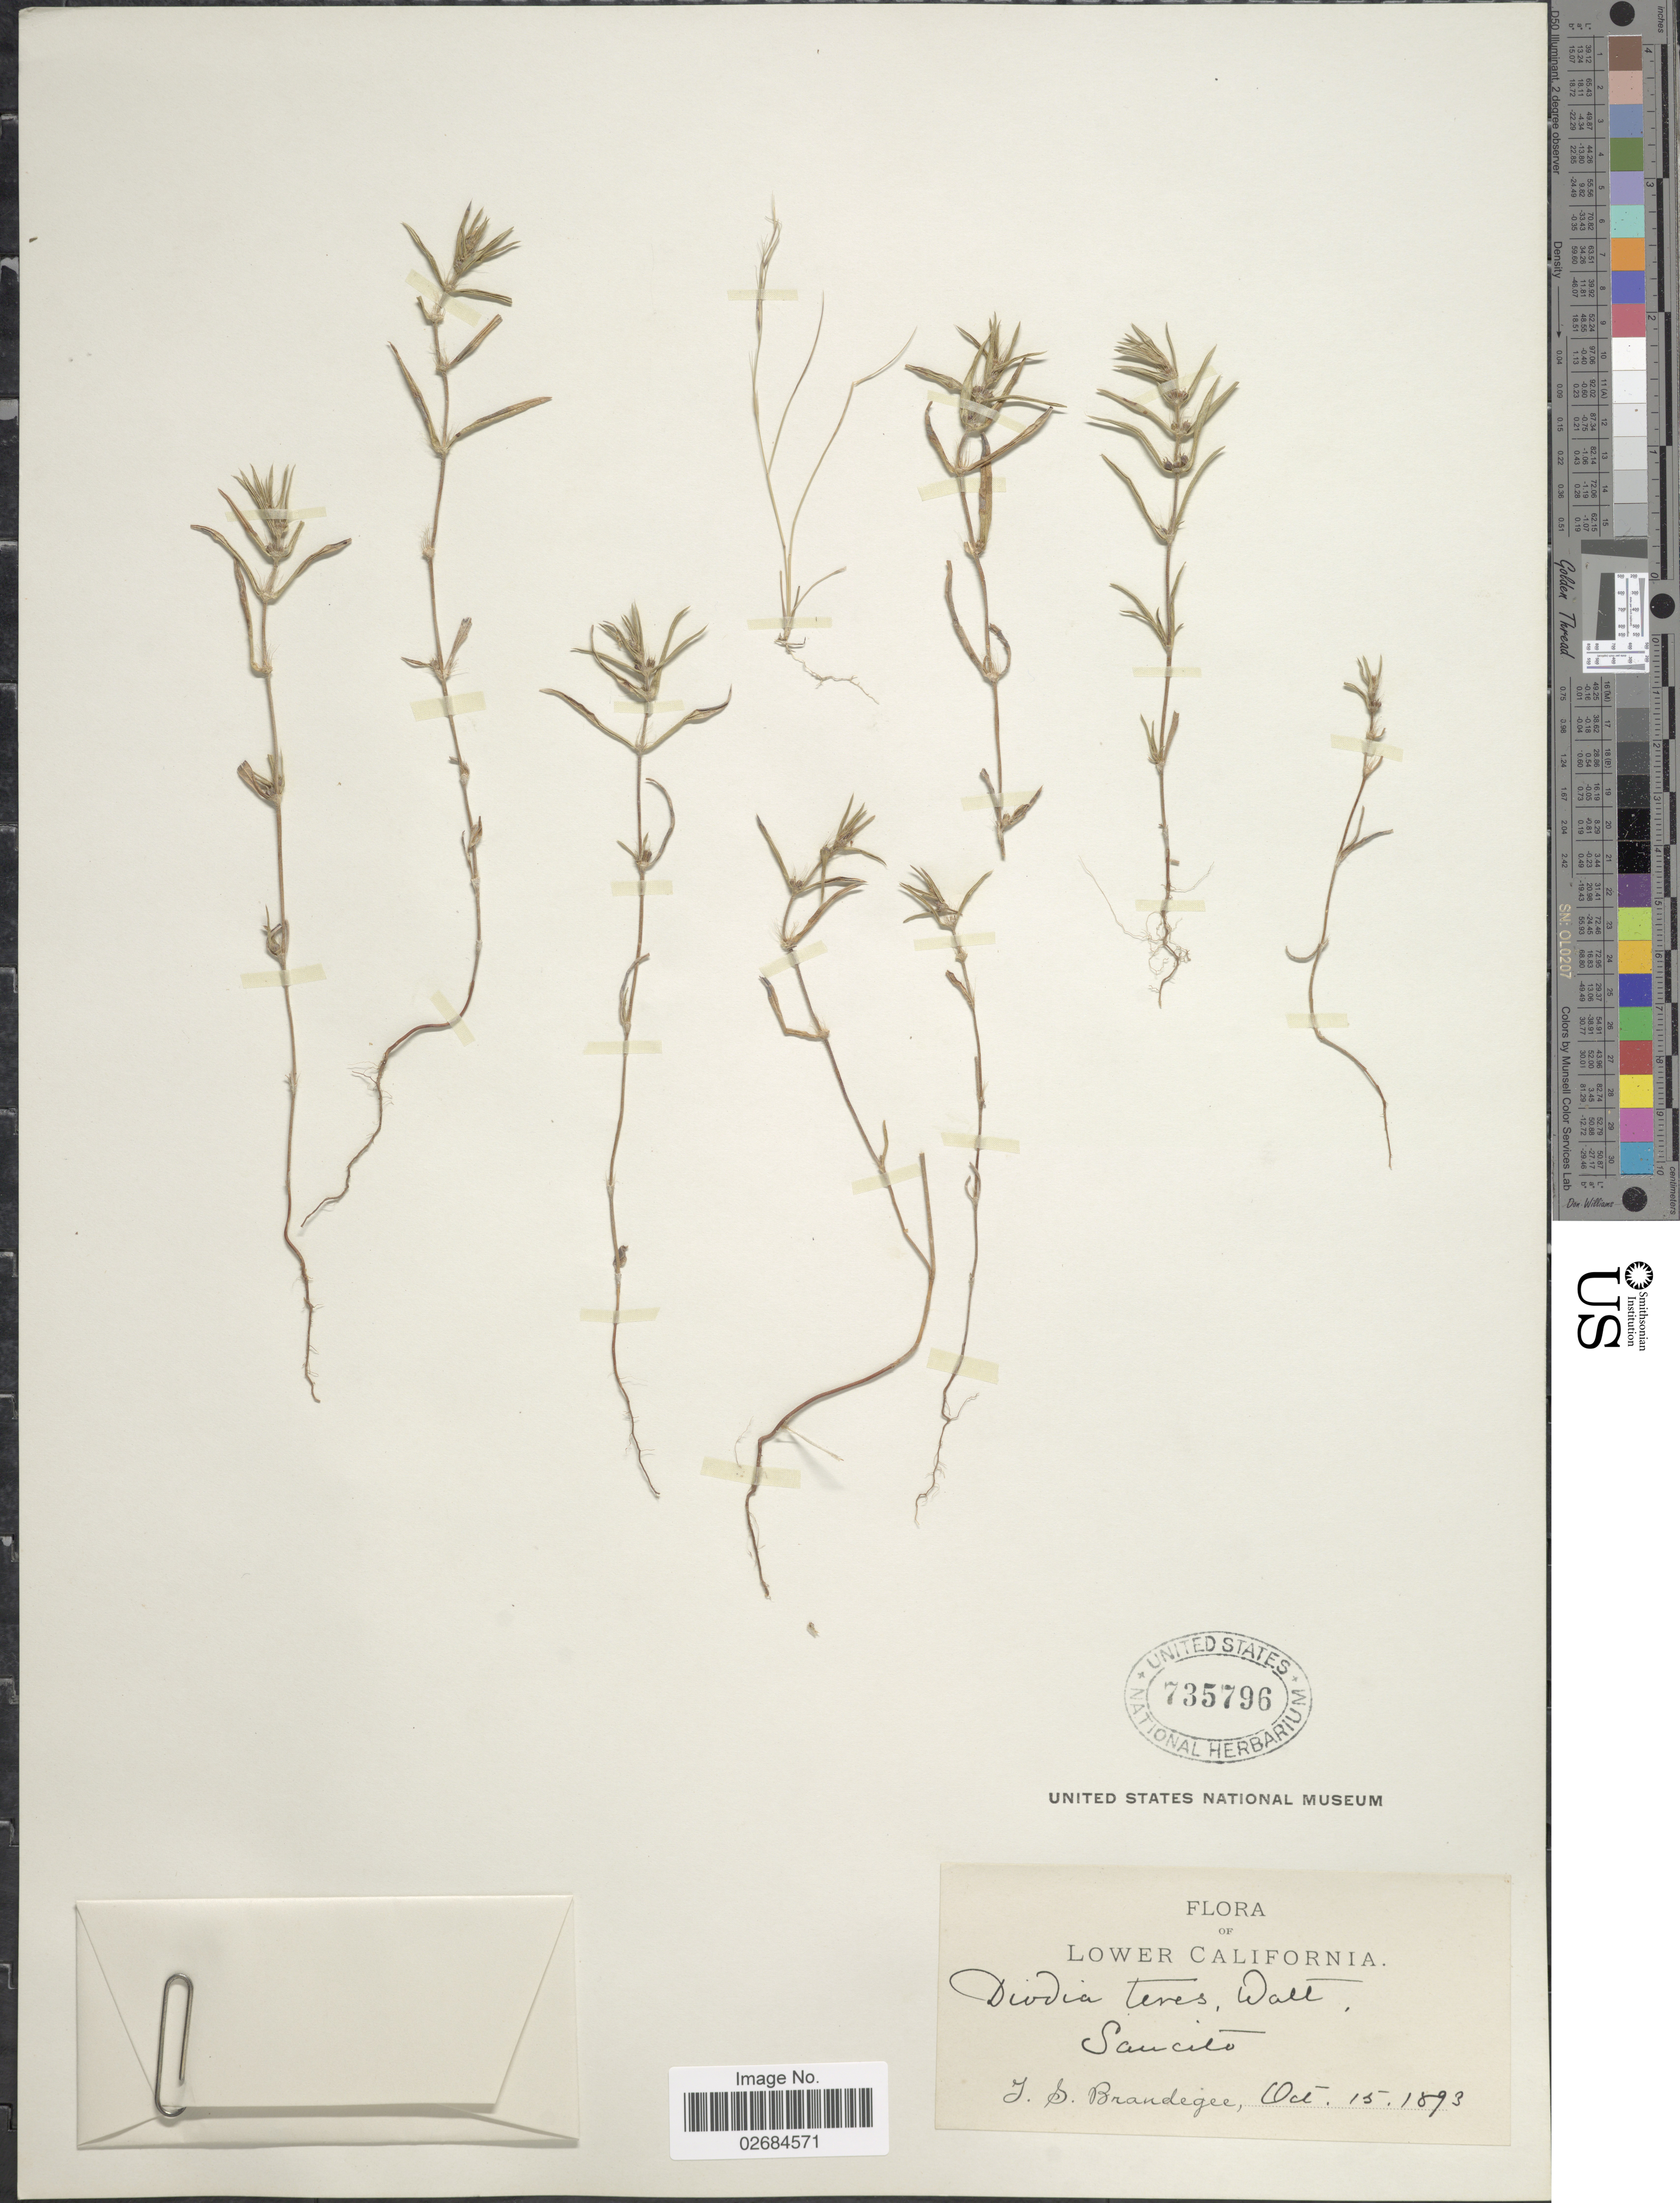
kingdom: Plantae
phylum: Tracheophyta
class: Magnoliopsida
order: Gentianales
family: Rubiaceae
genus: Diodia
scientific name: Diodia teres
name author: Walter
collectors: T. S. Brandegee (herbarium)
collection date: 1893-10-15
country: Mexico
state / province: Baja California Sur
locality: Lower California. Sancito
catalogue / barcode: US 735796